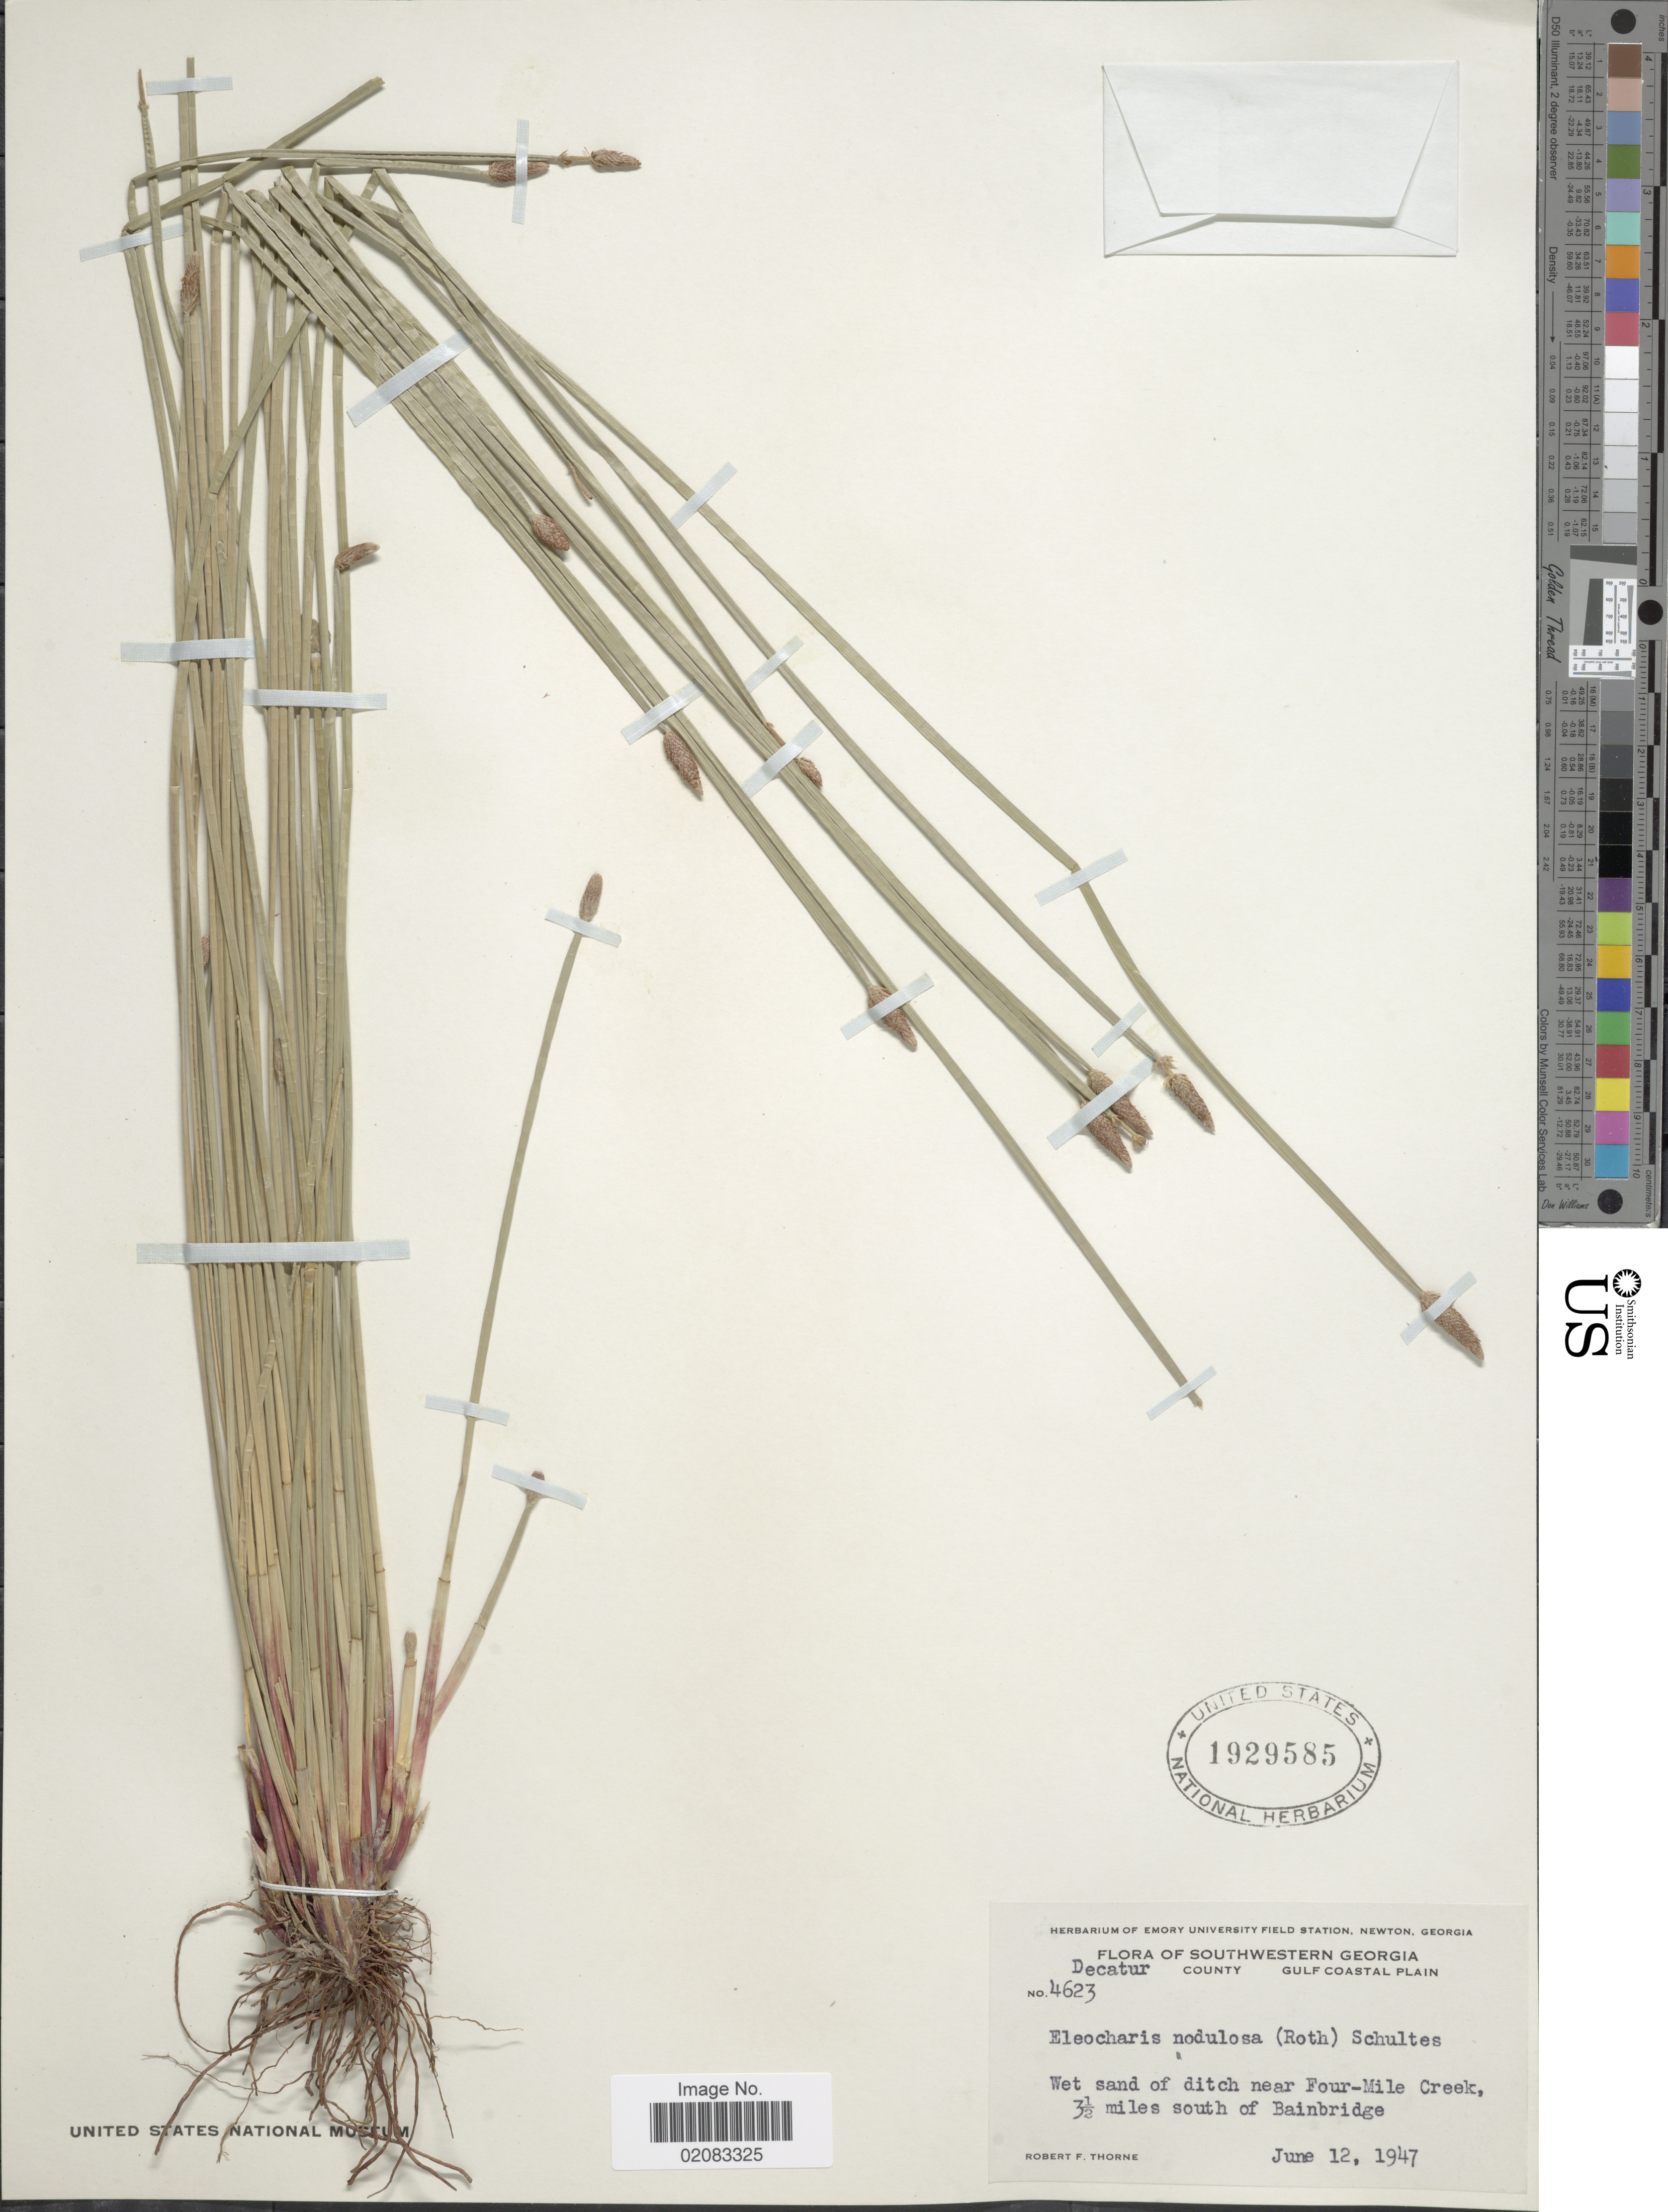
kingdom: Plantae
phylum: Tracheophyta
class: Liliopsida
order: Poales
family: Cyperaceae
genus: Eleocharis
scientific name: Eleocharis montana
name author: (Kunth) Roem. & Schult.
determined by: Strong, Mark T., (BOT), Smithsonian Institution - National Museum of Natural History (UNITED STATES)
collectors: R. F. Thorne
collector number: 4623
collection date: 1947-06-12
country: United States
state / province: Georgia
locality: Southwestern Georgia, Decatur County, Gulf Coastal Plain, Wet sand of ditch near Four-Mile Creek, 3½ miles south of Bainbridge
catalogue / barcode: US 1929585